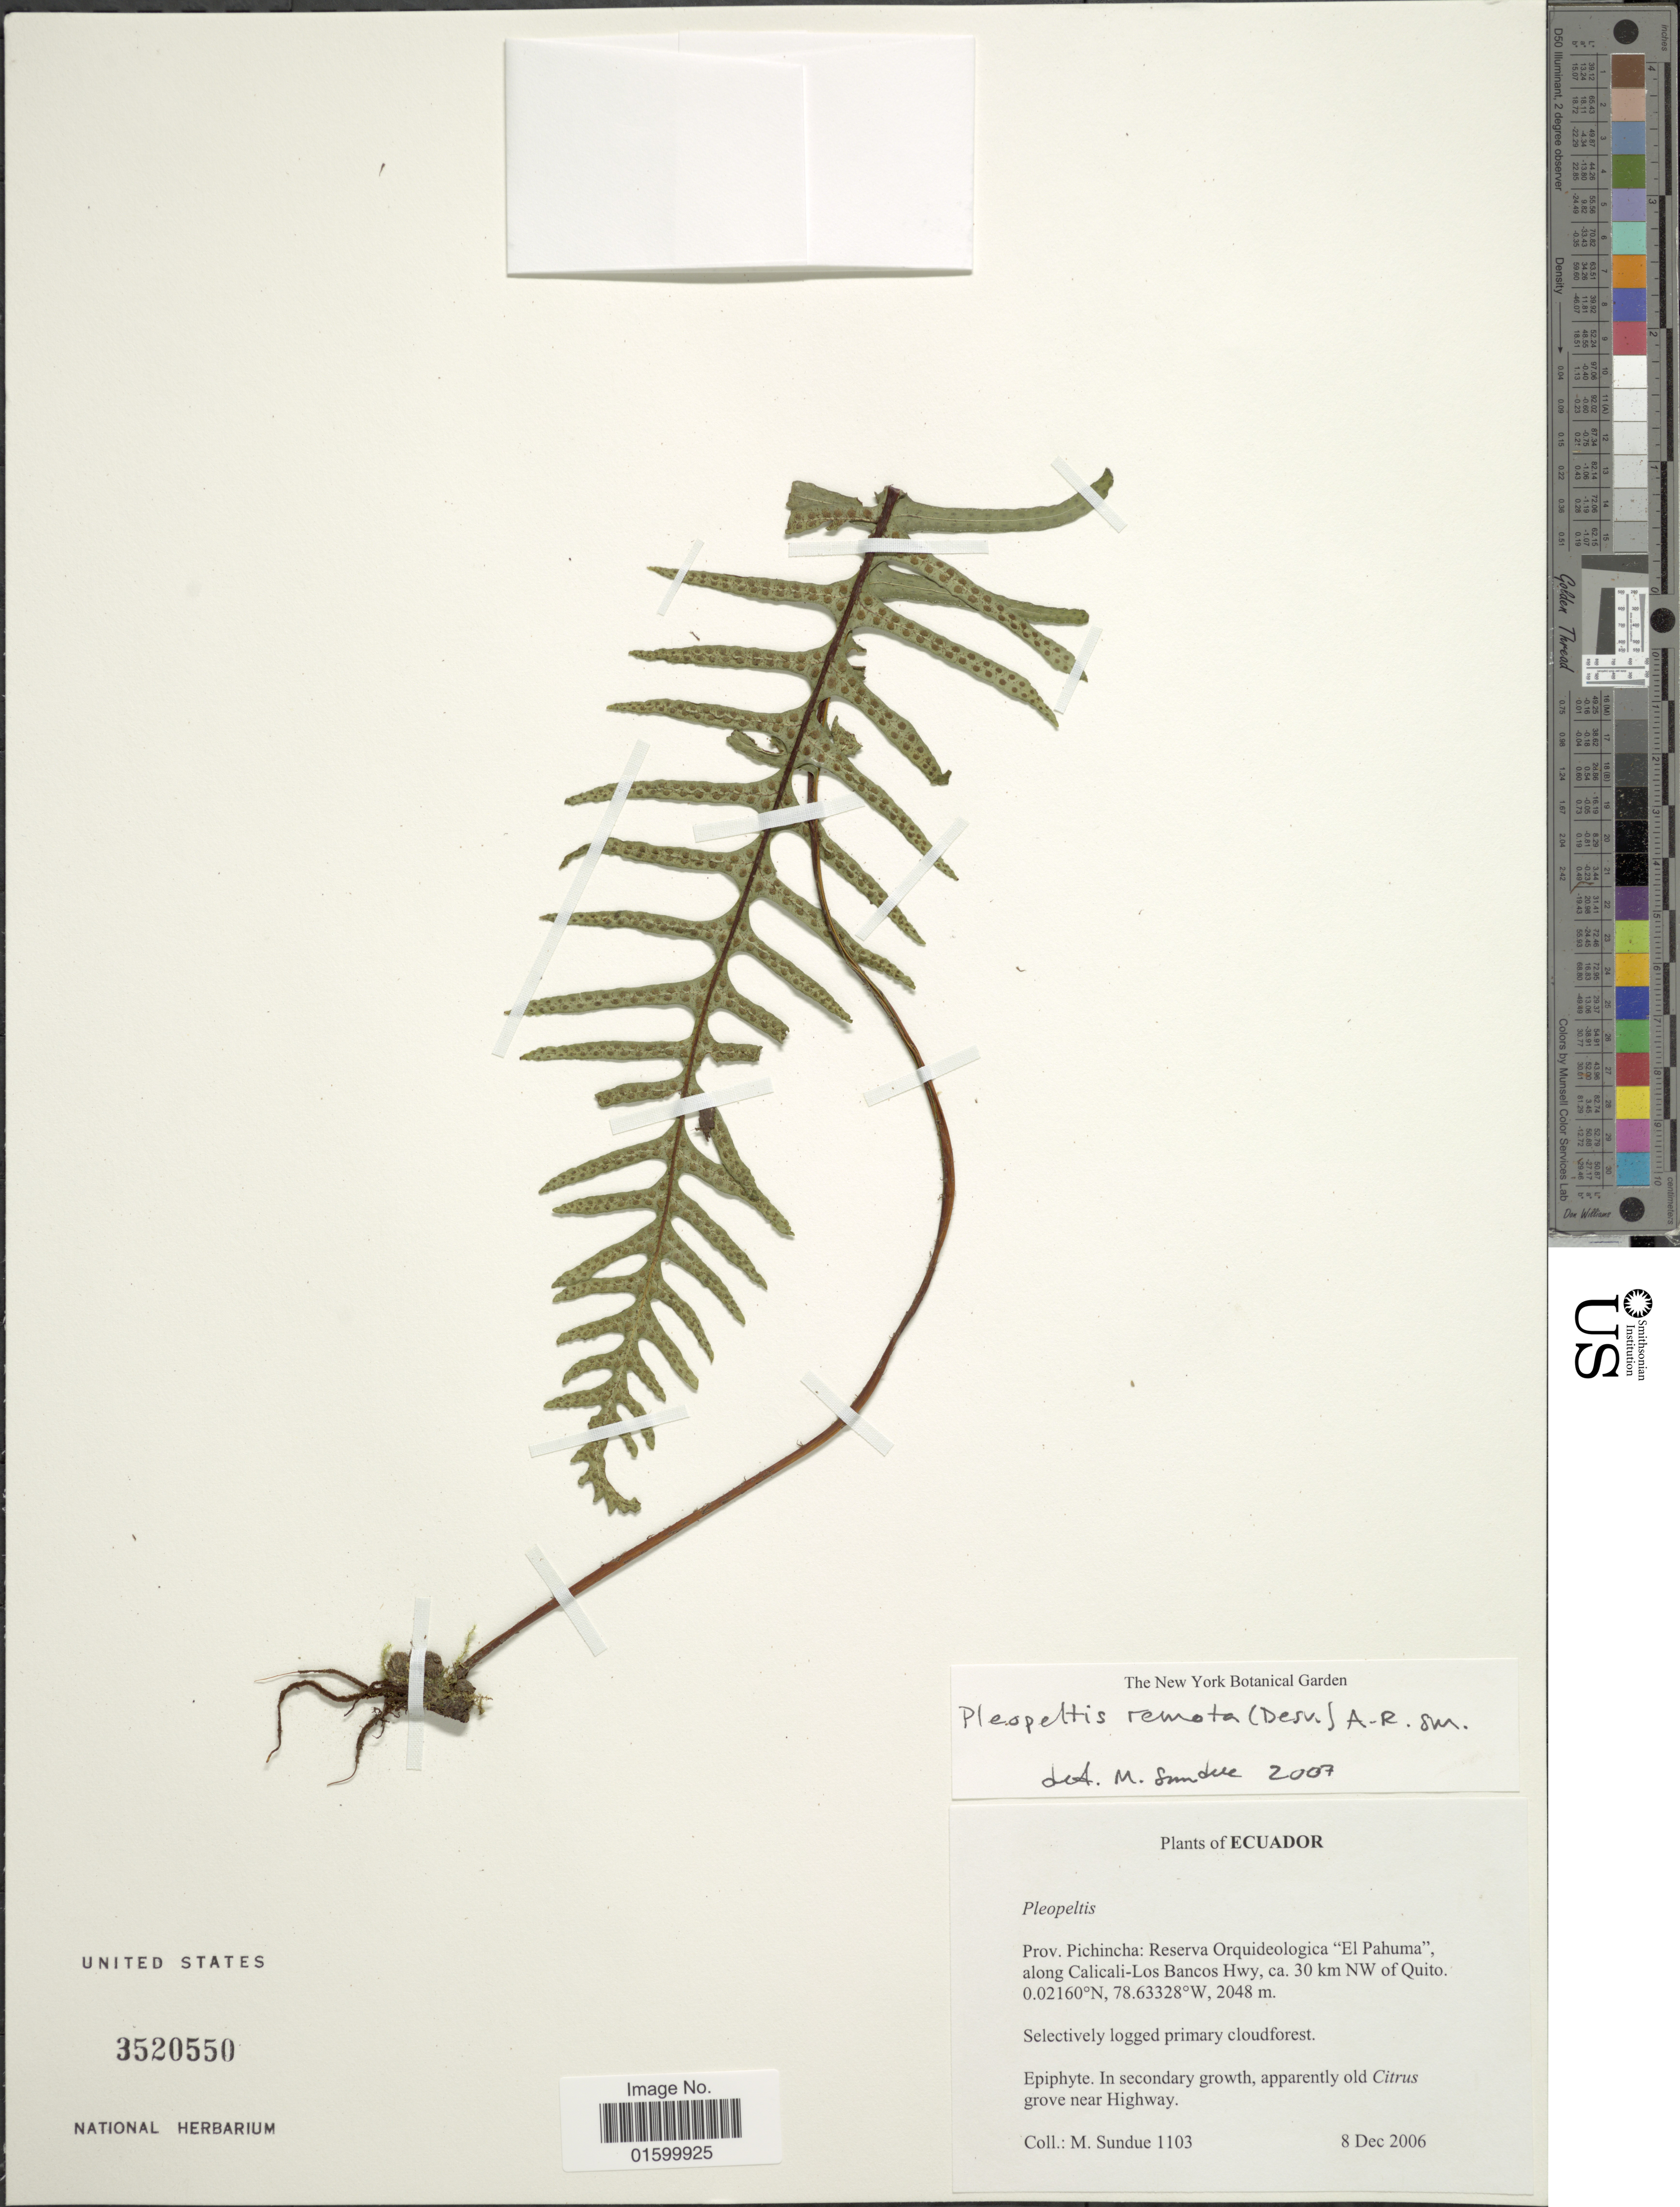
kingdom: Plantae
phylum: Tracheophyta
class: Polypodiopsida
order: Polypodiales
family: Polypodiaceae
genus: Pleopeltis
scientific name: Pleopeltis remota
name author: (Desv.) A.R. Sm.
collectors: M. Sundue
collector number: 1103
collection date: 2006-12-08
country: Ecuador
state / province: Pichincha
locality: Prov. Pichincha, Reserva Orquideologica El Pahuma, along Calicali-Los Bancos Hwy, ca30 km NW of Quito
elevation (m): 2048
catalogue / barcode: US 3520550